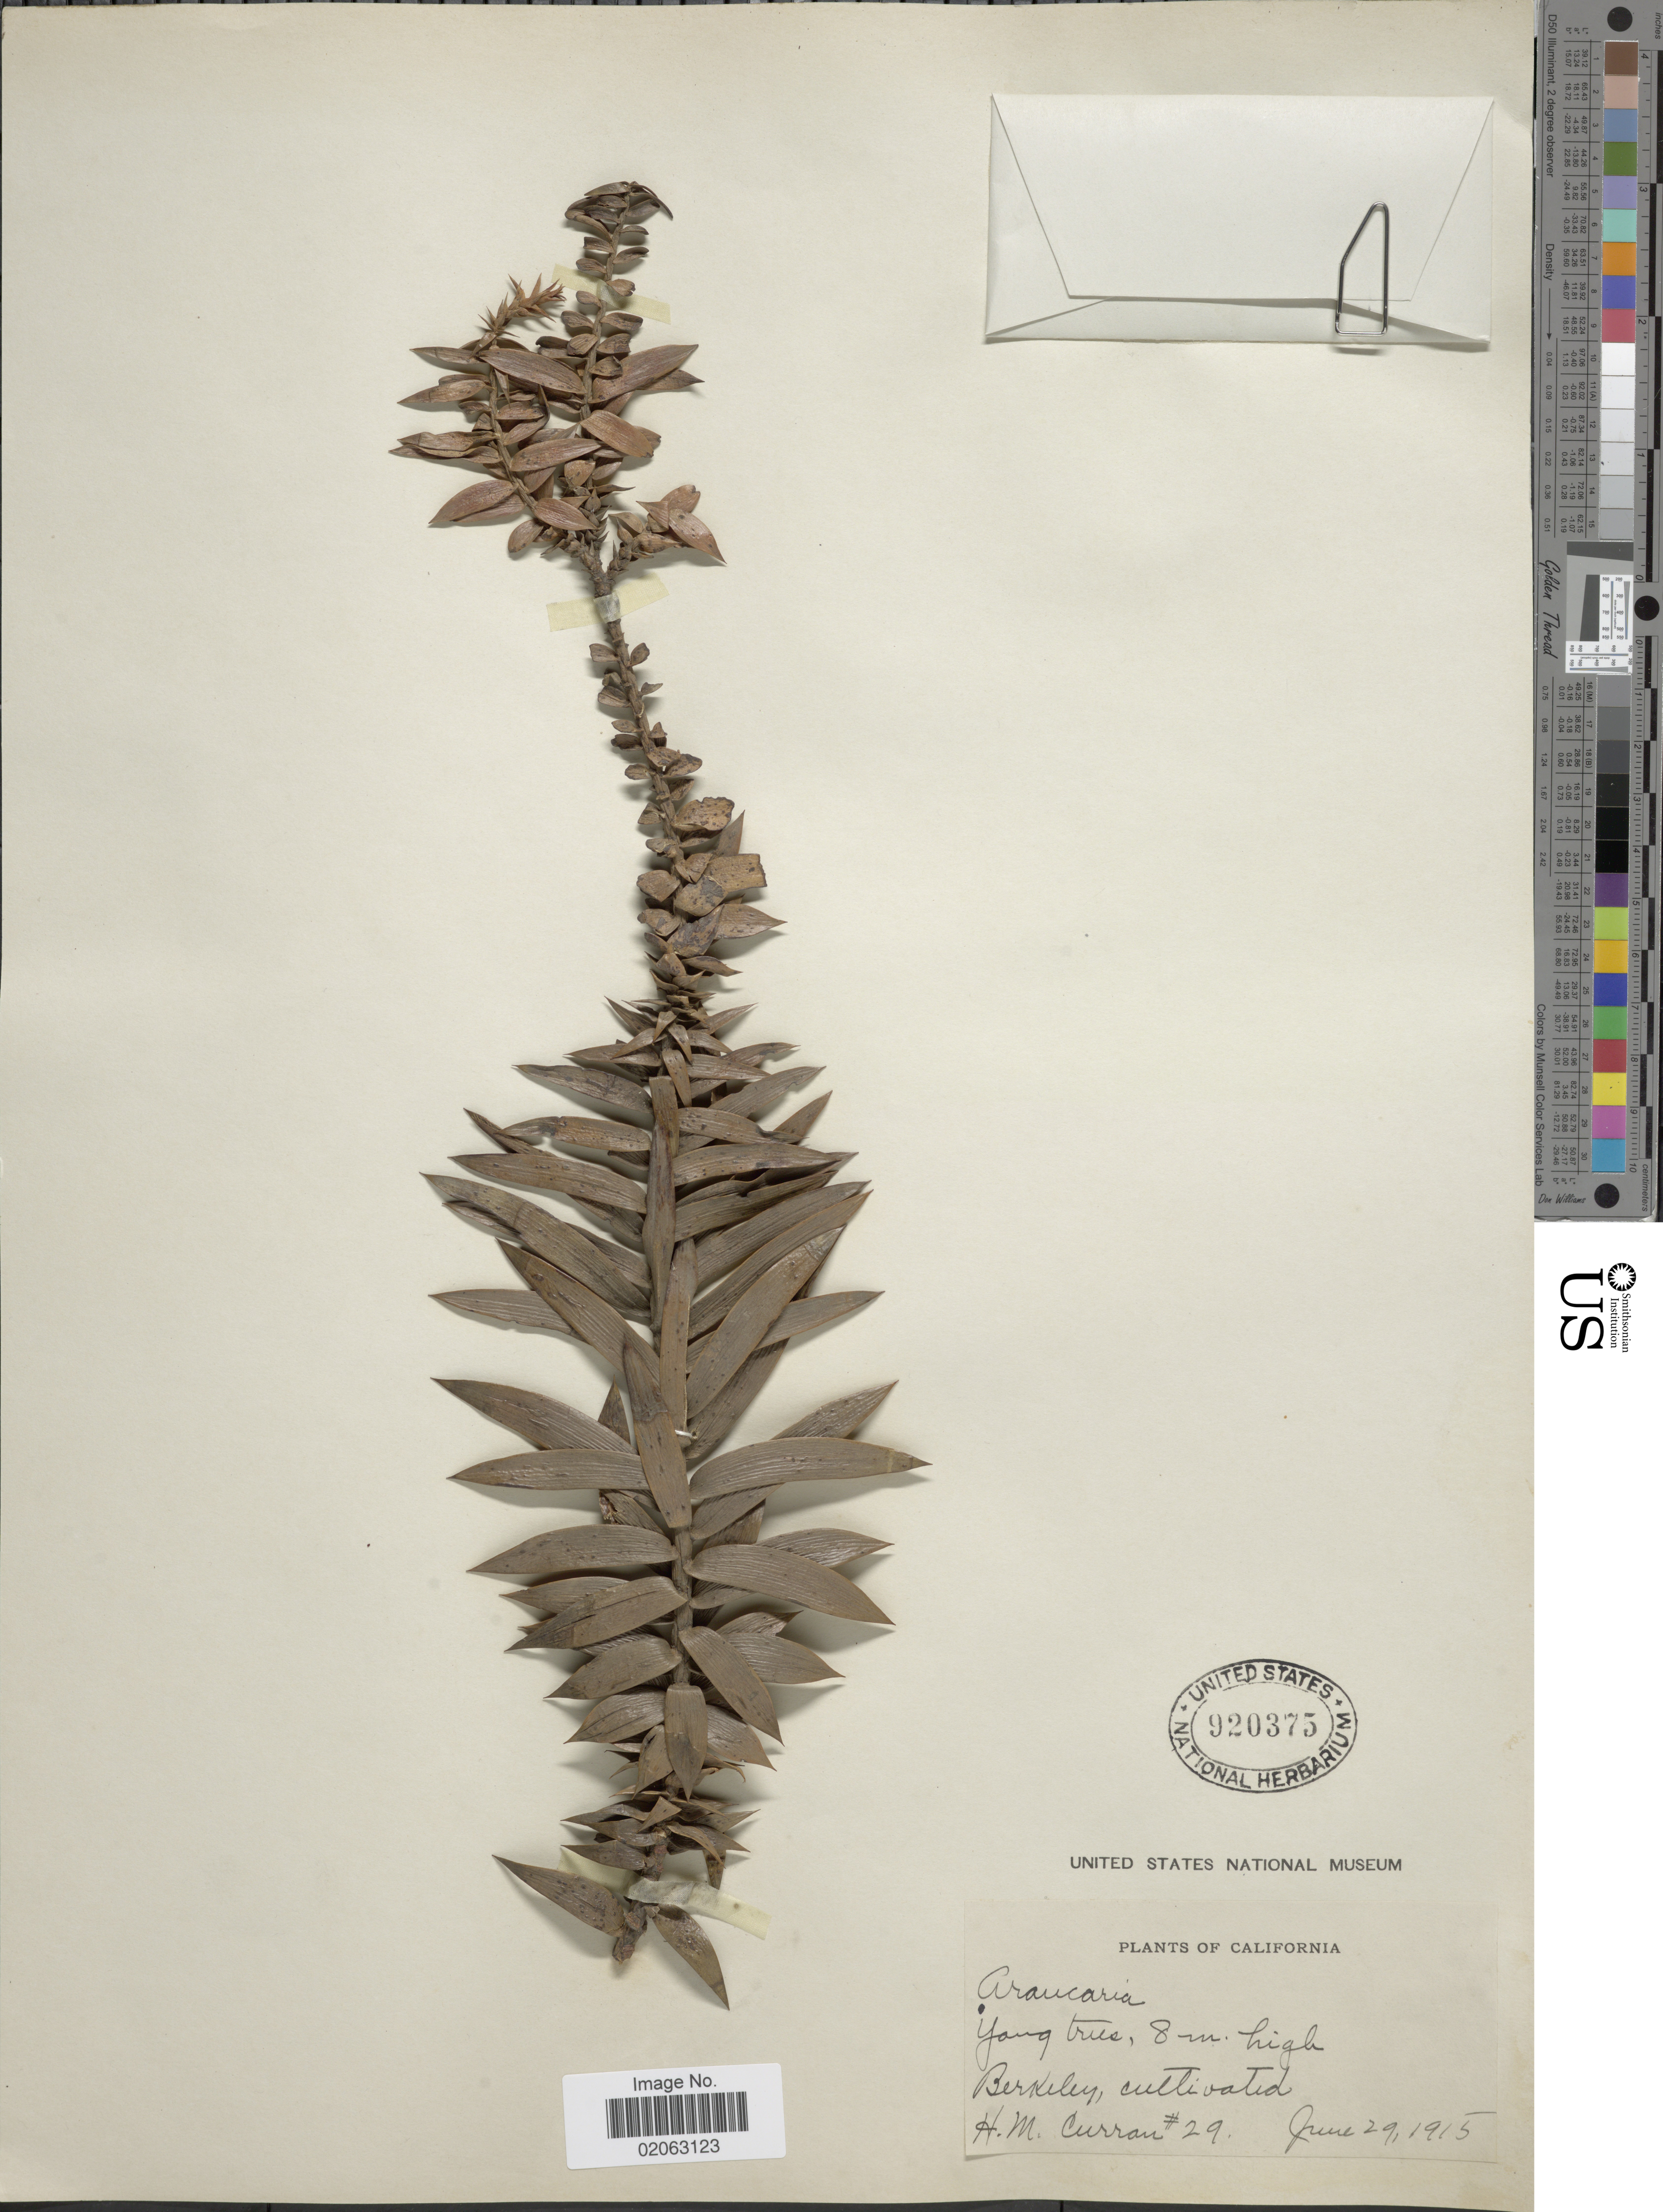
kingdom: Plantae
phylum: Tracheophyta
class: Pinopsida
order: Pinales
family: Araucariaceae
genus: Araucaria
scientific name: Araucaria bidwillii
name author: Hook.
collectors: H. M. Curran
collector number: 29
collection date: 1915-06-29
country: United States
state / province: California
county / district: Alameda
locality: Berkeley, cultivated.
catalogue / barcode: US 920375